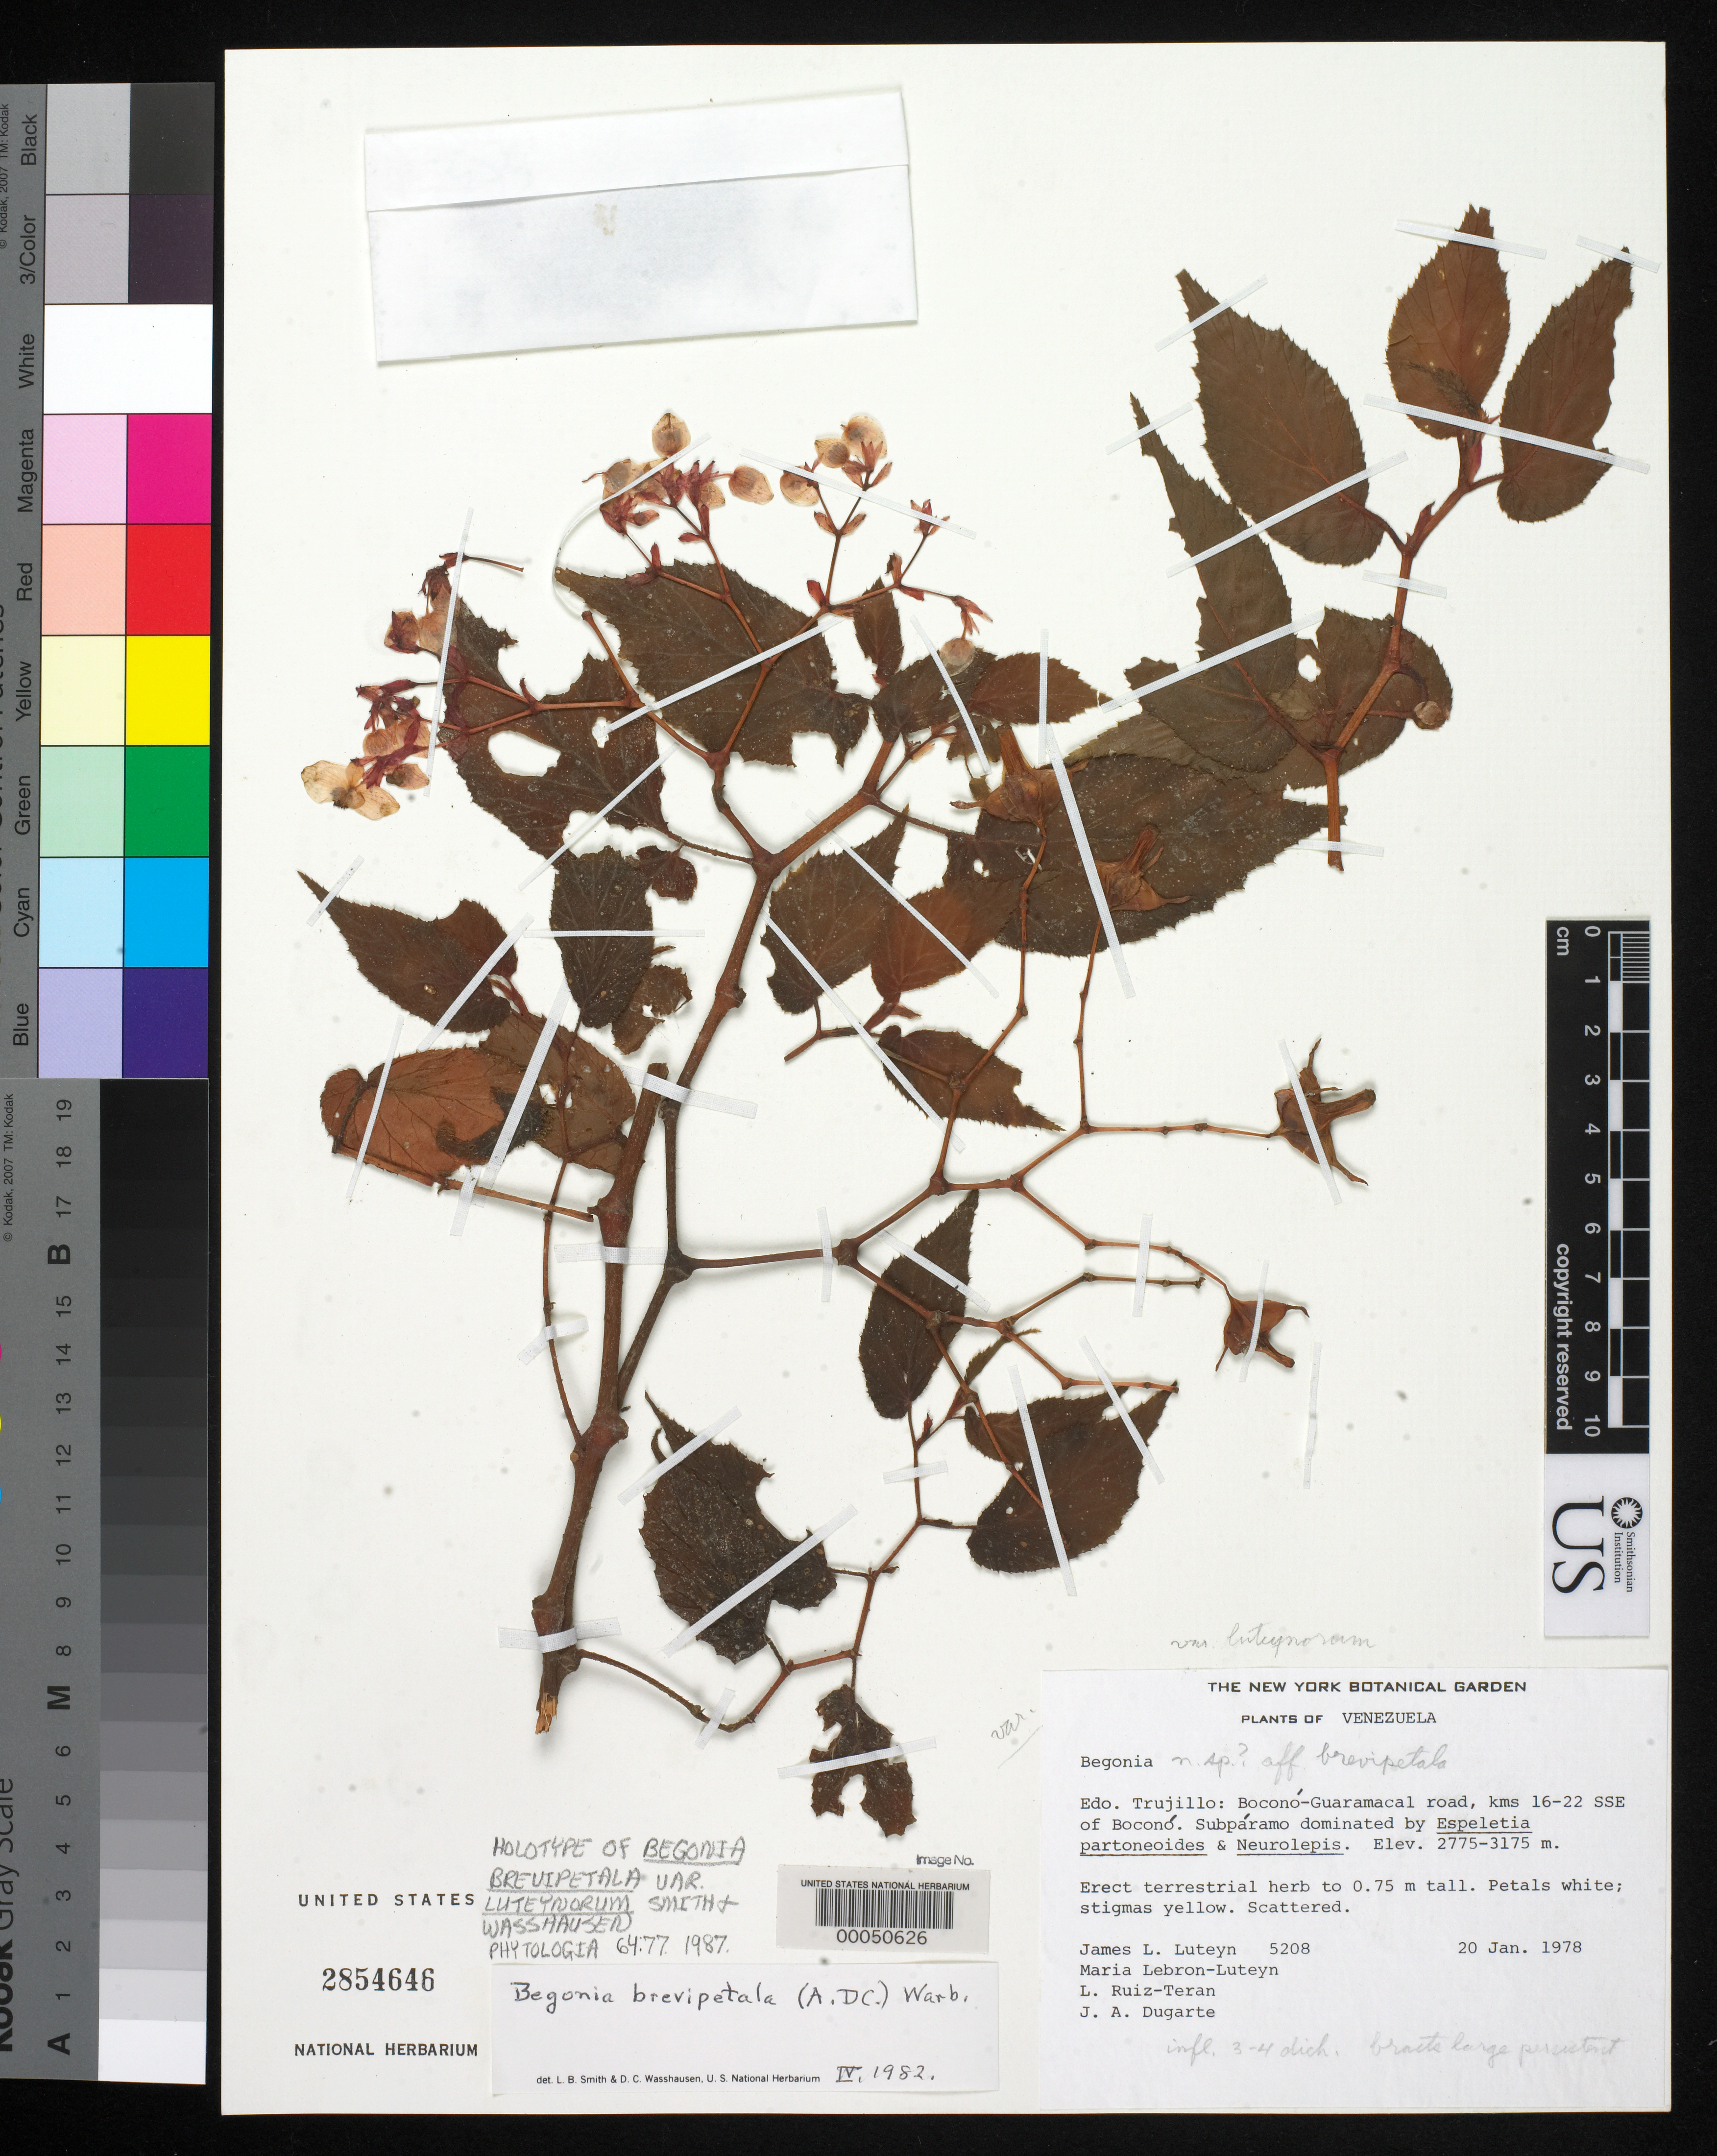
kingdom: Plantae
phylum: Tracheophyta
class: Magnoliopsida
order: Cucurbitales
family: Begoniaceae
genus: Begonia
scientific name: Begonia brevipetala var. luteynorum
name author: L.B. Sm. & Wassh.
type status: Holotype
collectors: J. L. Luteyn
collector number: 5208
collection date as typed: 20 Jan 1978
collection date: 1978-01-20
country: Venezuela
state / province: Trujillo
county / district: Boconó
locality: Boconó-Guaramacal road, kms 16-22 SSE of Boconó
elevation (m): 2775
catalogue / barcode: US 2854646